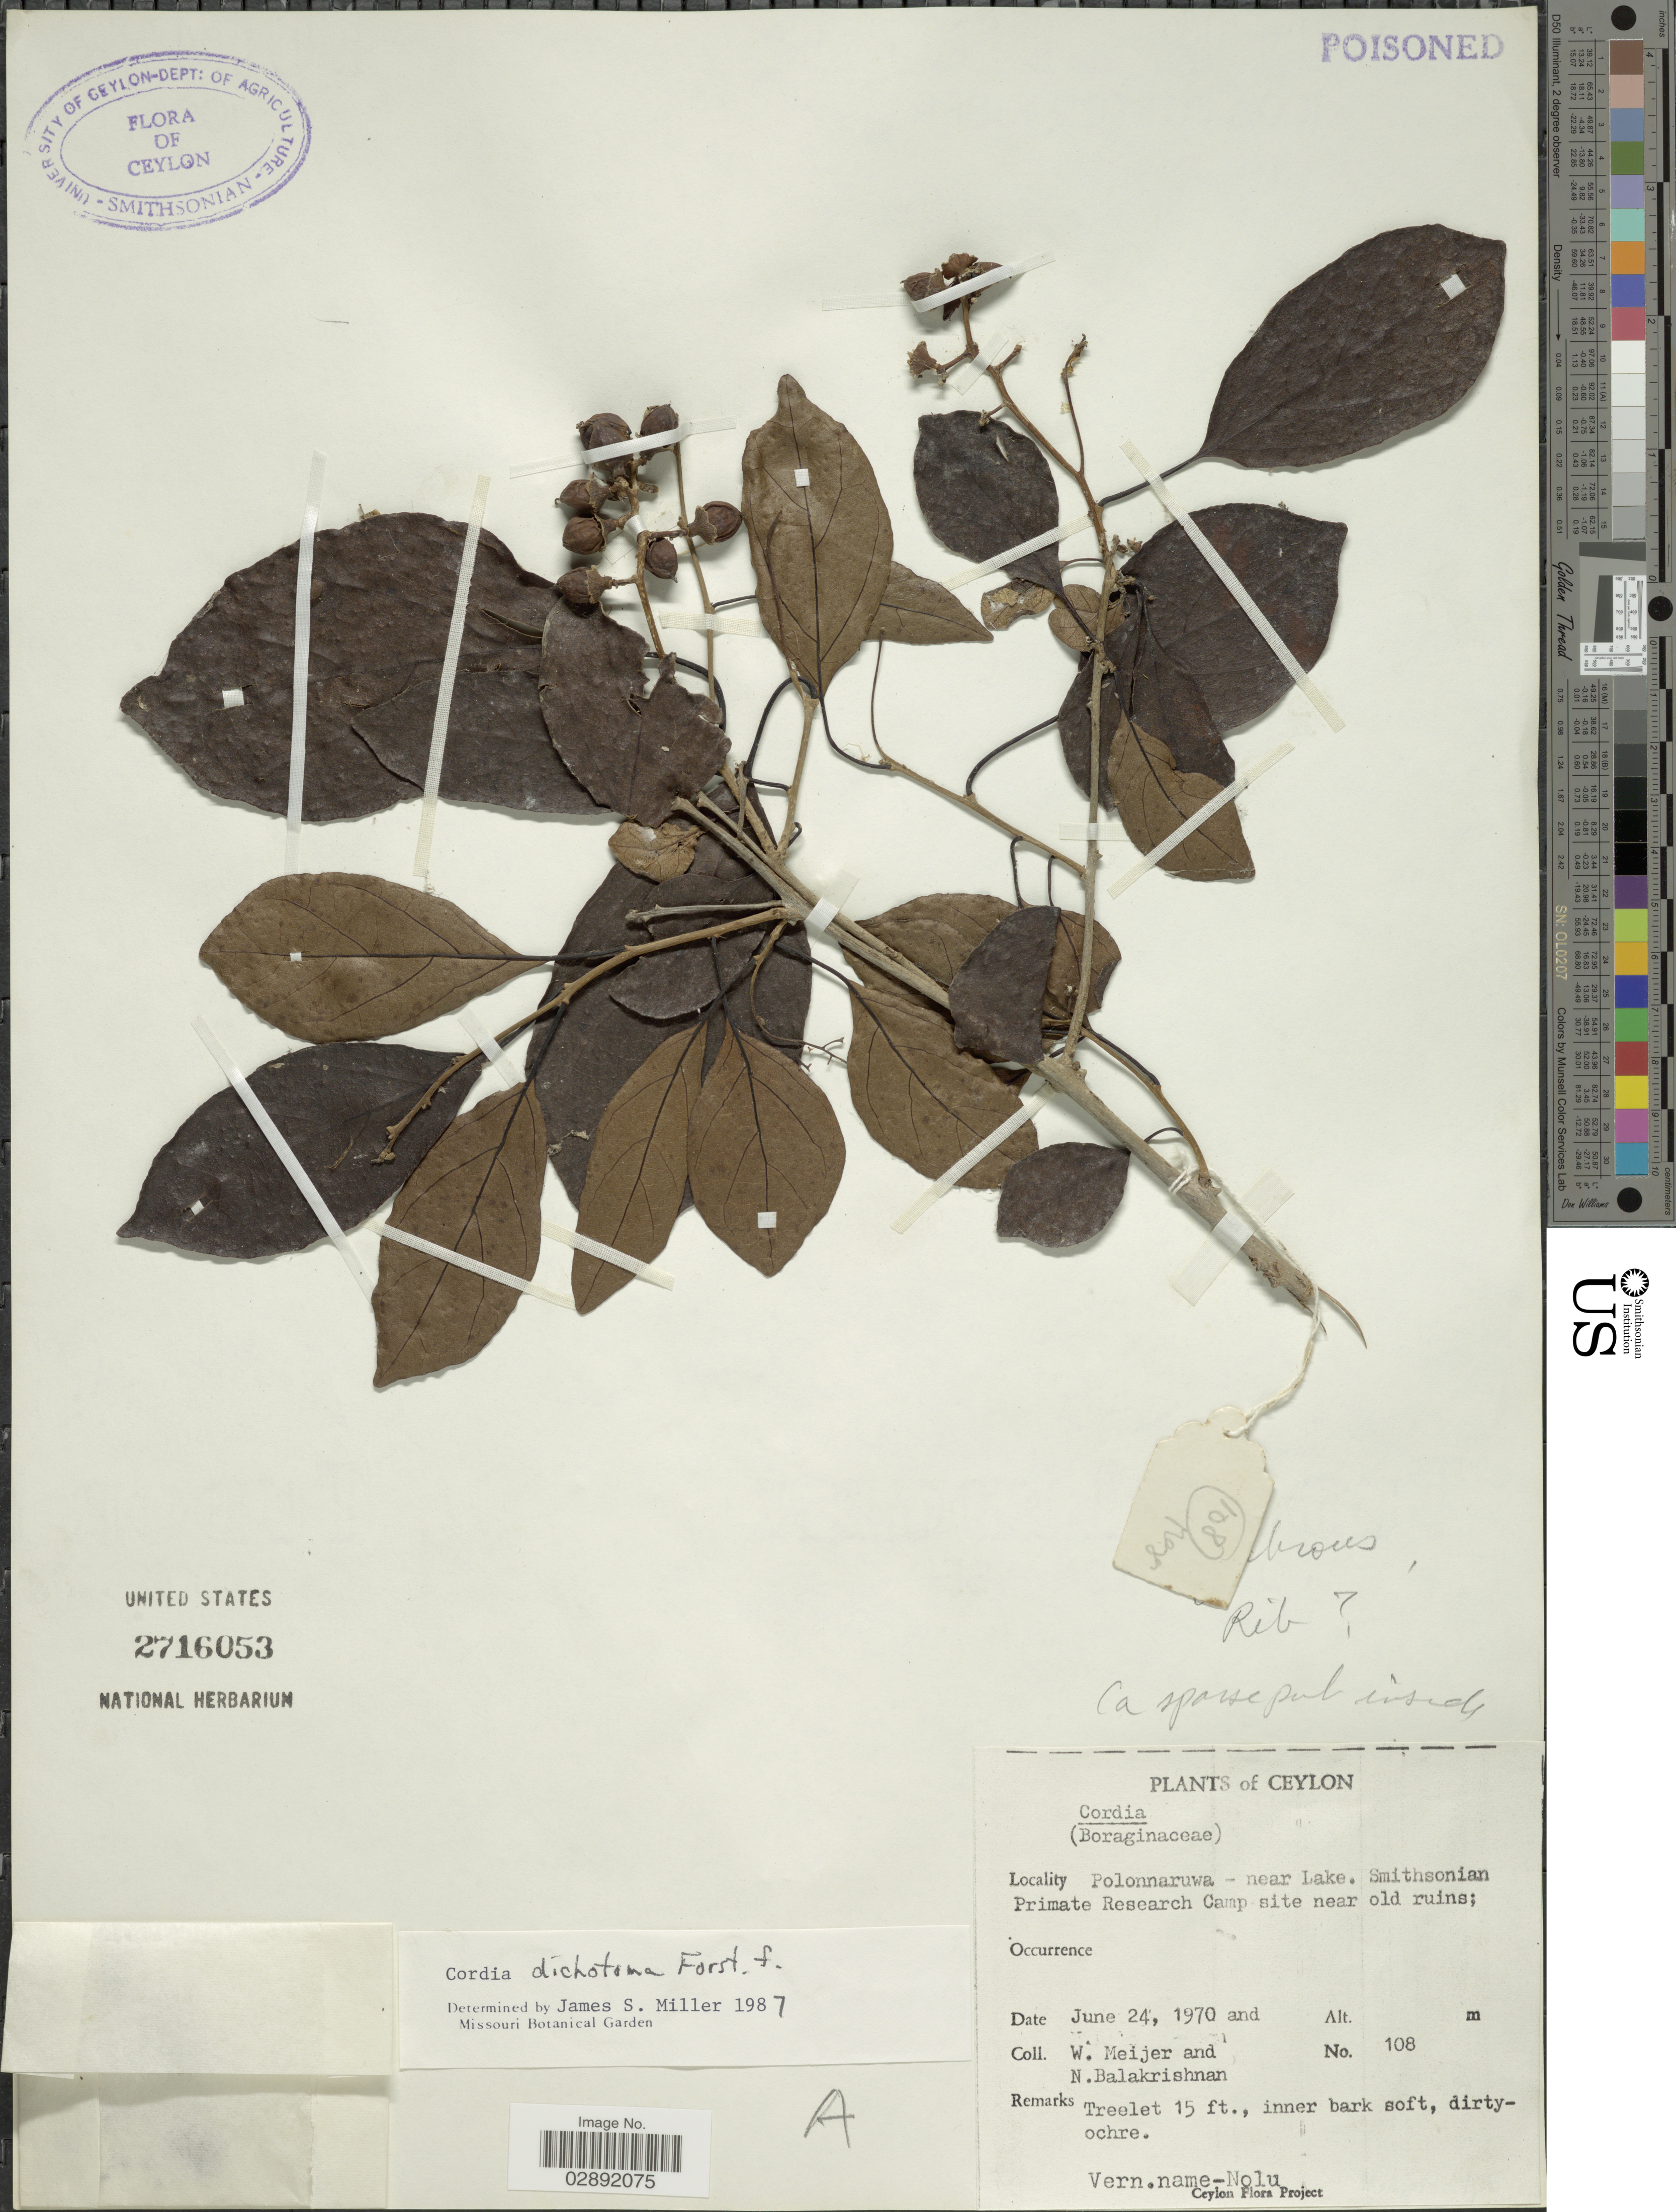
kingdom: Plantae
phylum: Tracheophyta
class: Magnoliopsida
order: Boraginales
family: Cordiaceae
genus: Cordia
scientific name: Cordia dichotoma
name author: G. Forst.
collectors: W. Meijer & N. Balakrishnan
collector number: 108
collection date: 1970-06-24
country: Sri Lanka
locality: Ceylon, Polonnaruwa - near Lake. Smithsonian Primate Research Camp site near old ruins.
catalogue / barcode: US 2716053